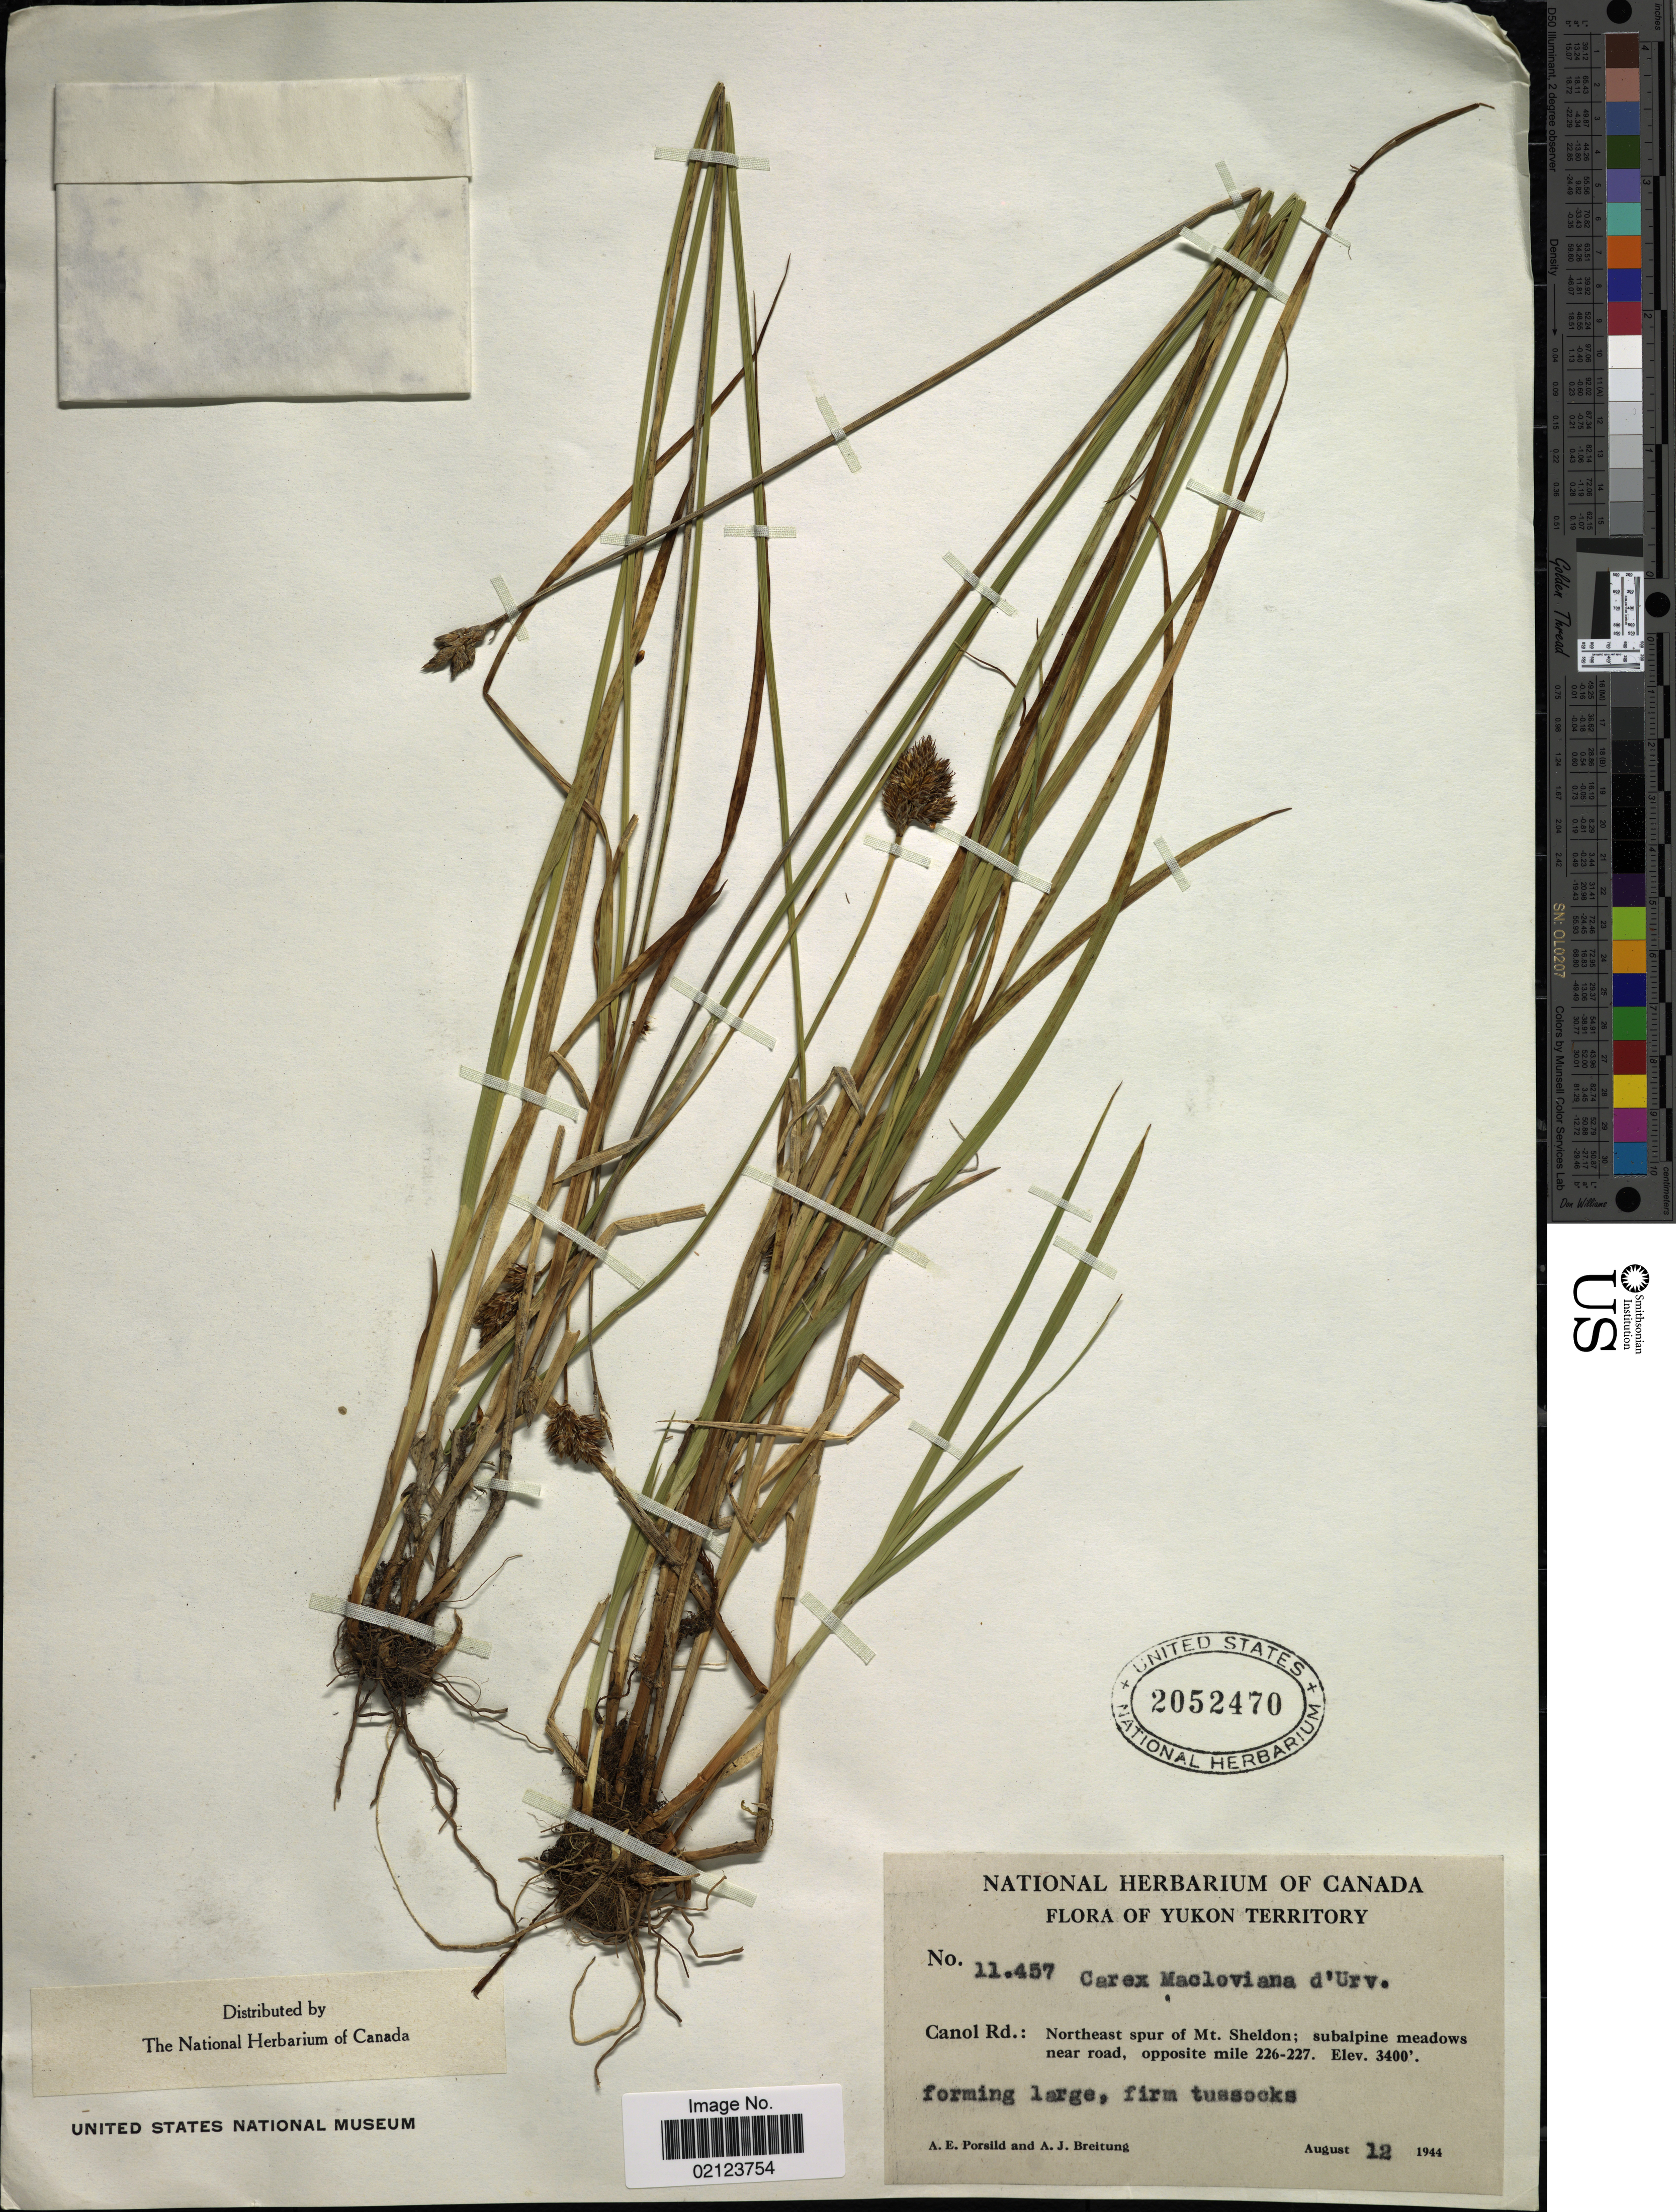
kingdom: Plantae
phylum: Tracheophyta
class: Liliopsida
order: Poales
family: Cyperaceae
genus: Carex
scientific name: Carex macloviana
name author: d'Urv.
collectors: A. E. Porsild & A. Breitung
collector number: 11457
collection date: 1944-08-12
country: Canada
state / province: Yukon Territory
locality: Canol Rd.: Northeast spur of Mt. Sheldon; subalpine meadows near road, oppodite mile 226-227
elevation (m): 1036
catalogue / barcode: US 2052470